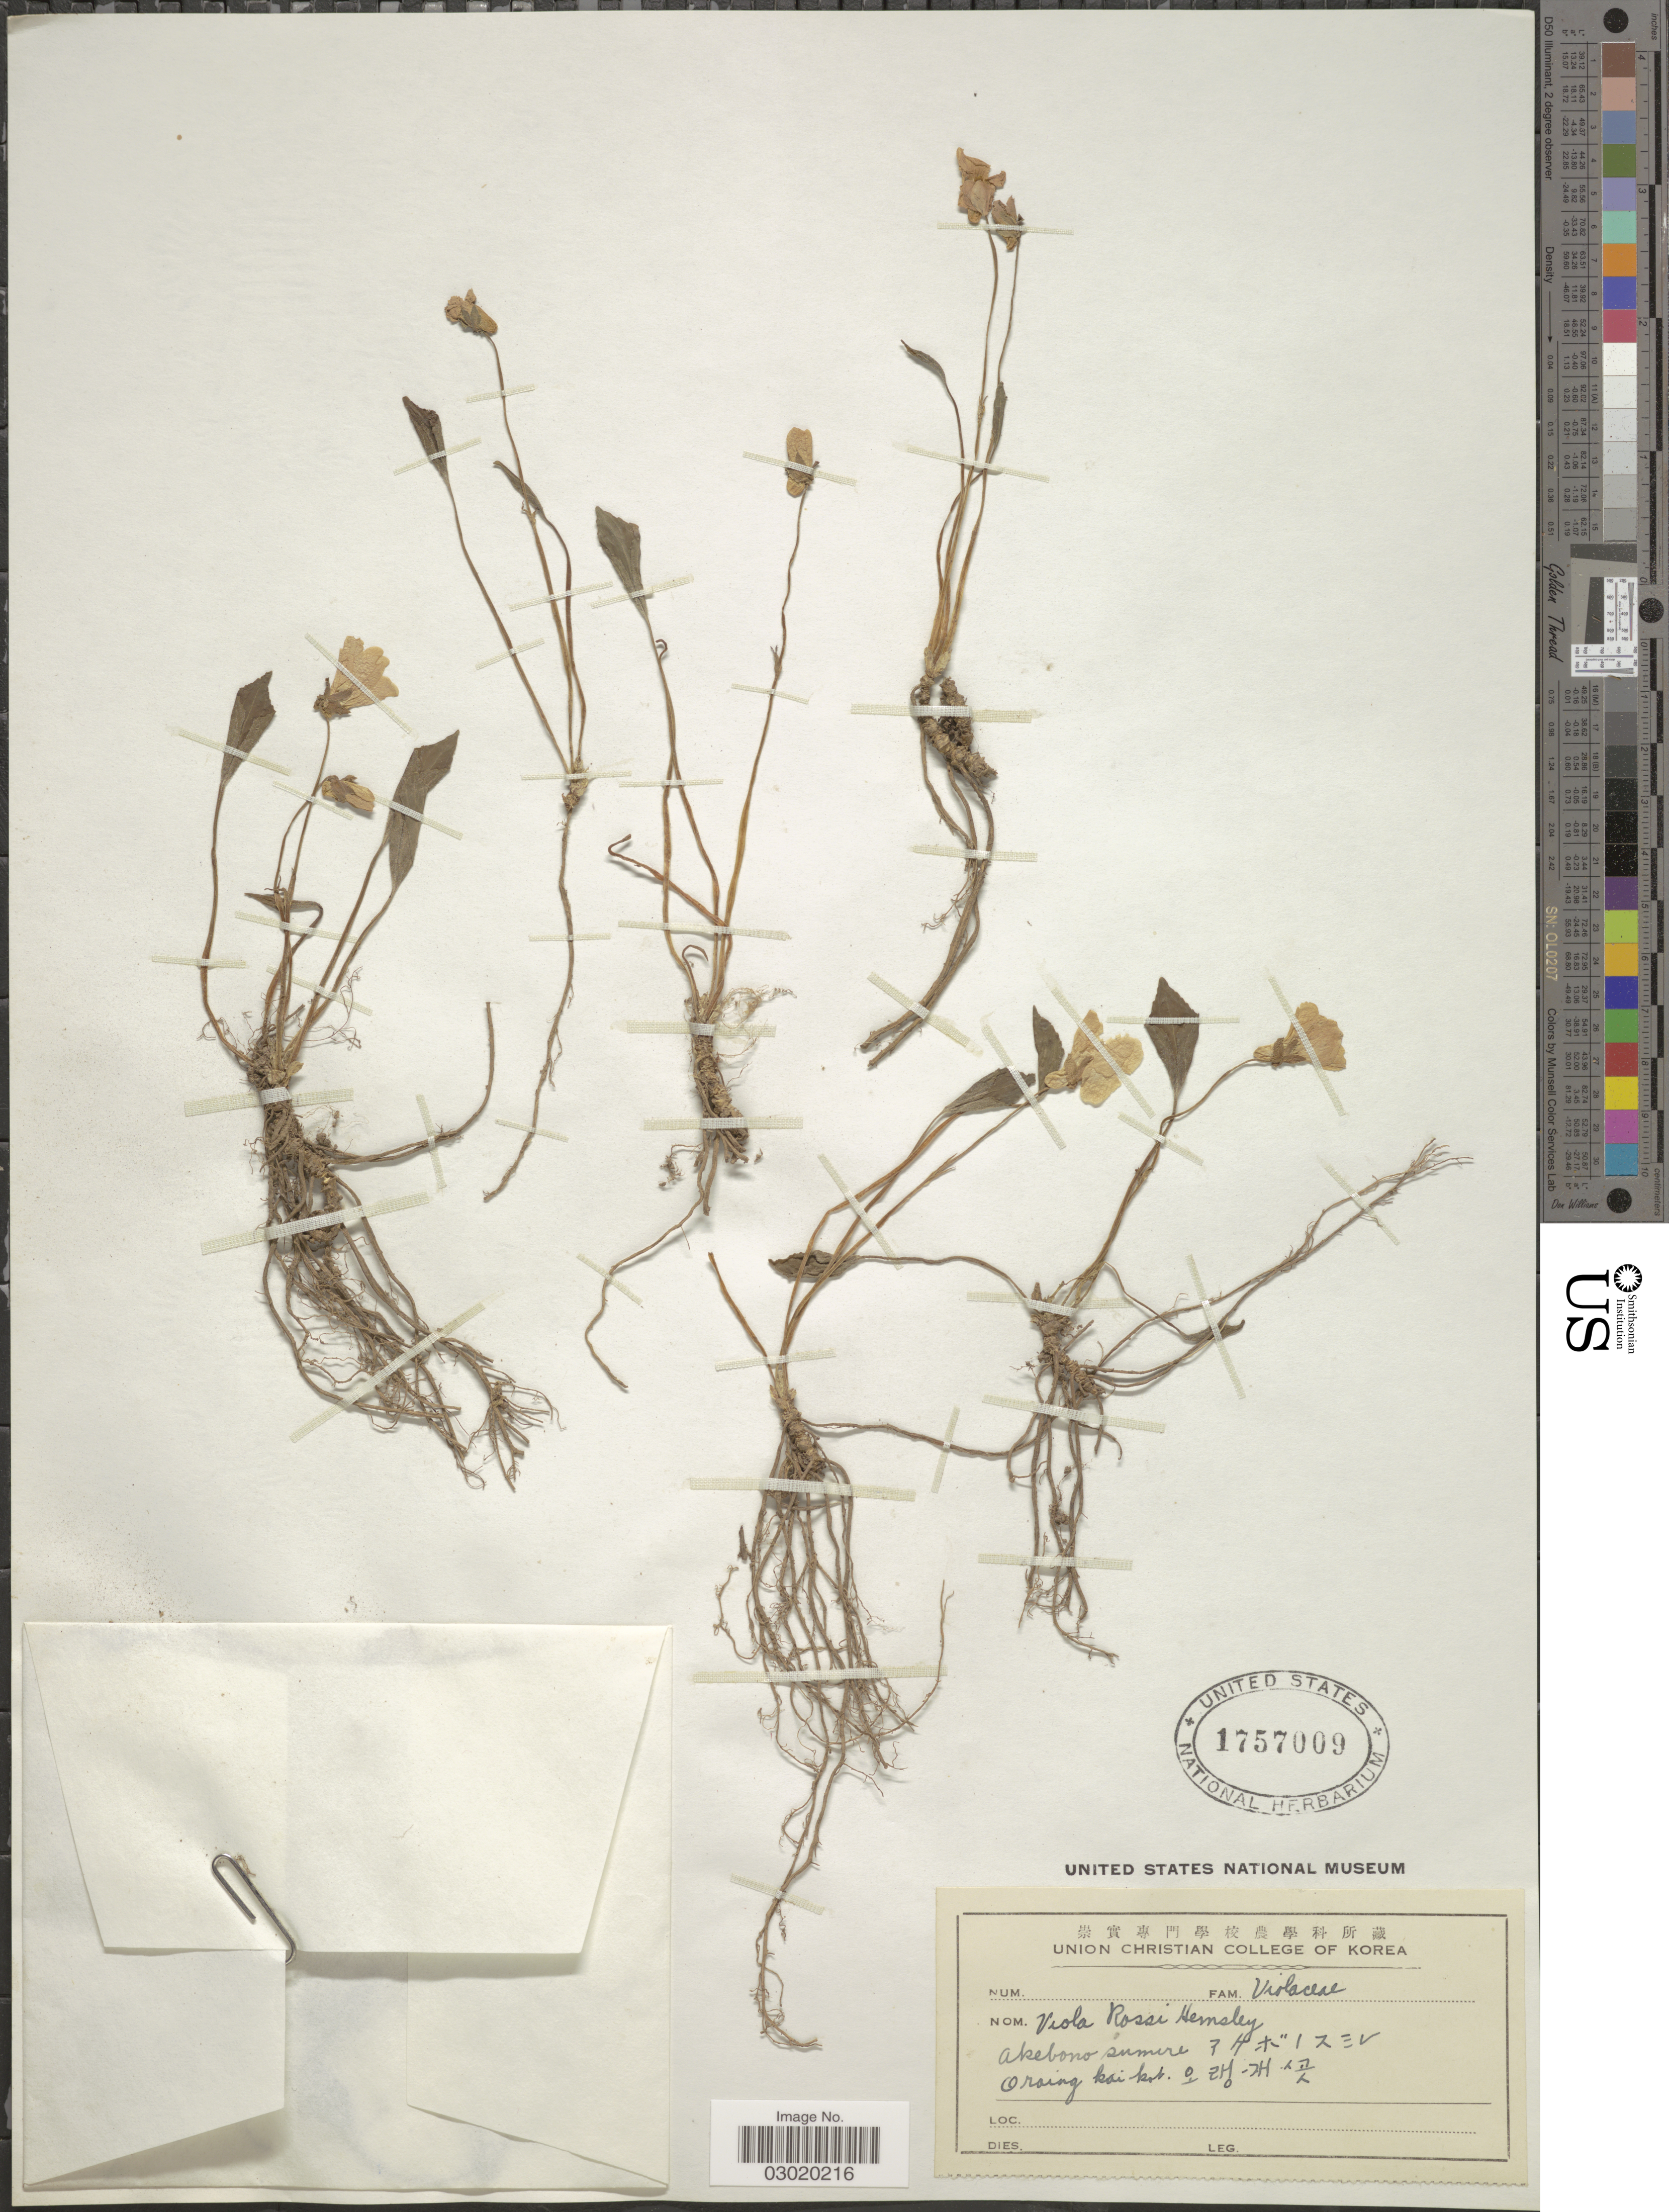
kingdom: Plantae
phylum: Tracheophyta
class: Magnoliopsida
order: Malpighiales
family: Violaceae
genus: Viola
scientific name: Viola rossii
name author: Hemsl.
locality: Akebono sumere. Oraing kai kot.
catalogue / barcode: US 1757009